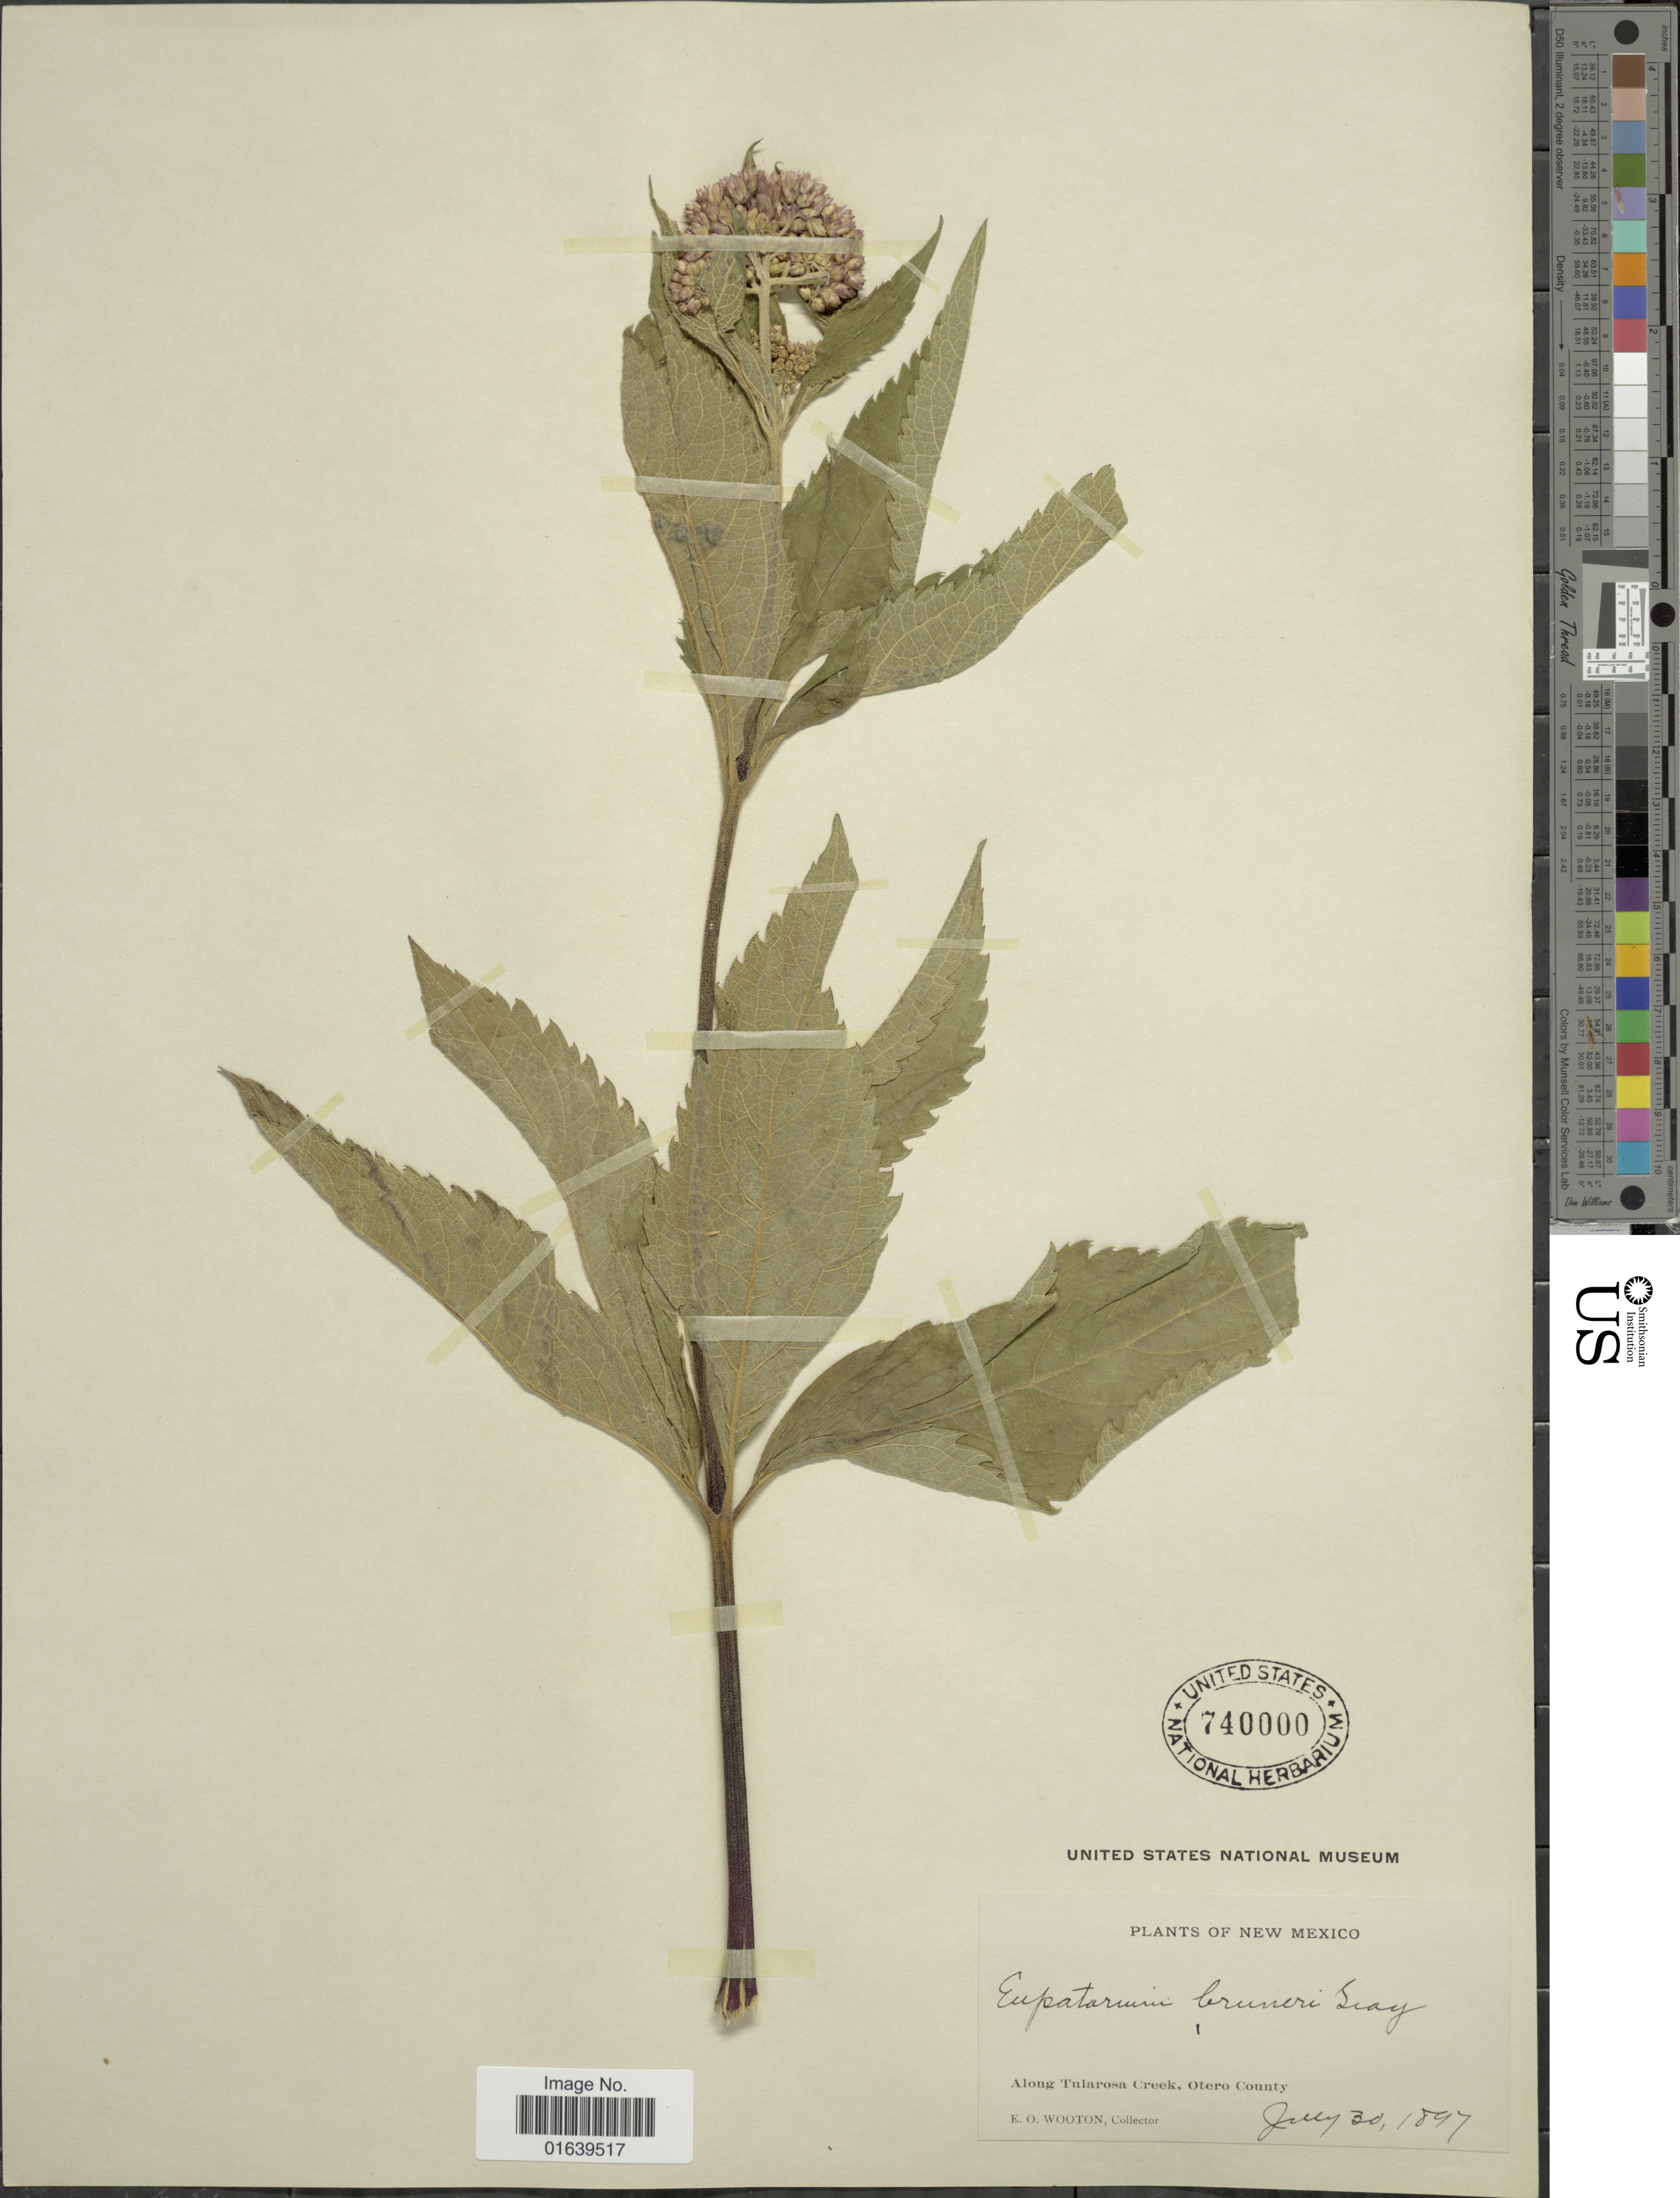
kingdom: Plantae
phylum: Tracheophyta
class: Magnoliopsida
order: Asterales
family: Asteraceae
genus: Eupatorium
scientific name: Eupatorium maculatum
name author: L.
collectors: E. O. Wooton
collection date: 1897-07-30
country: United States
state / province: New Mexico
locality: Along Tularosa Creek, Otero County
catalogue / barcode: US 740000